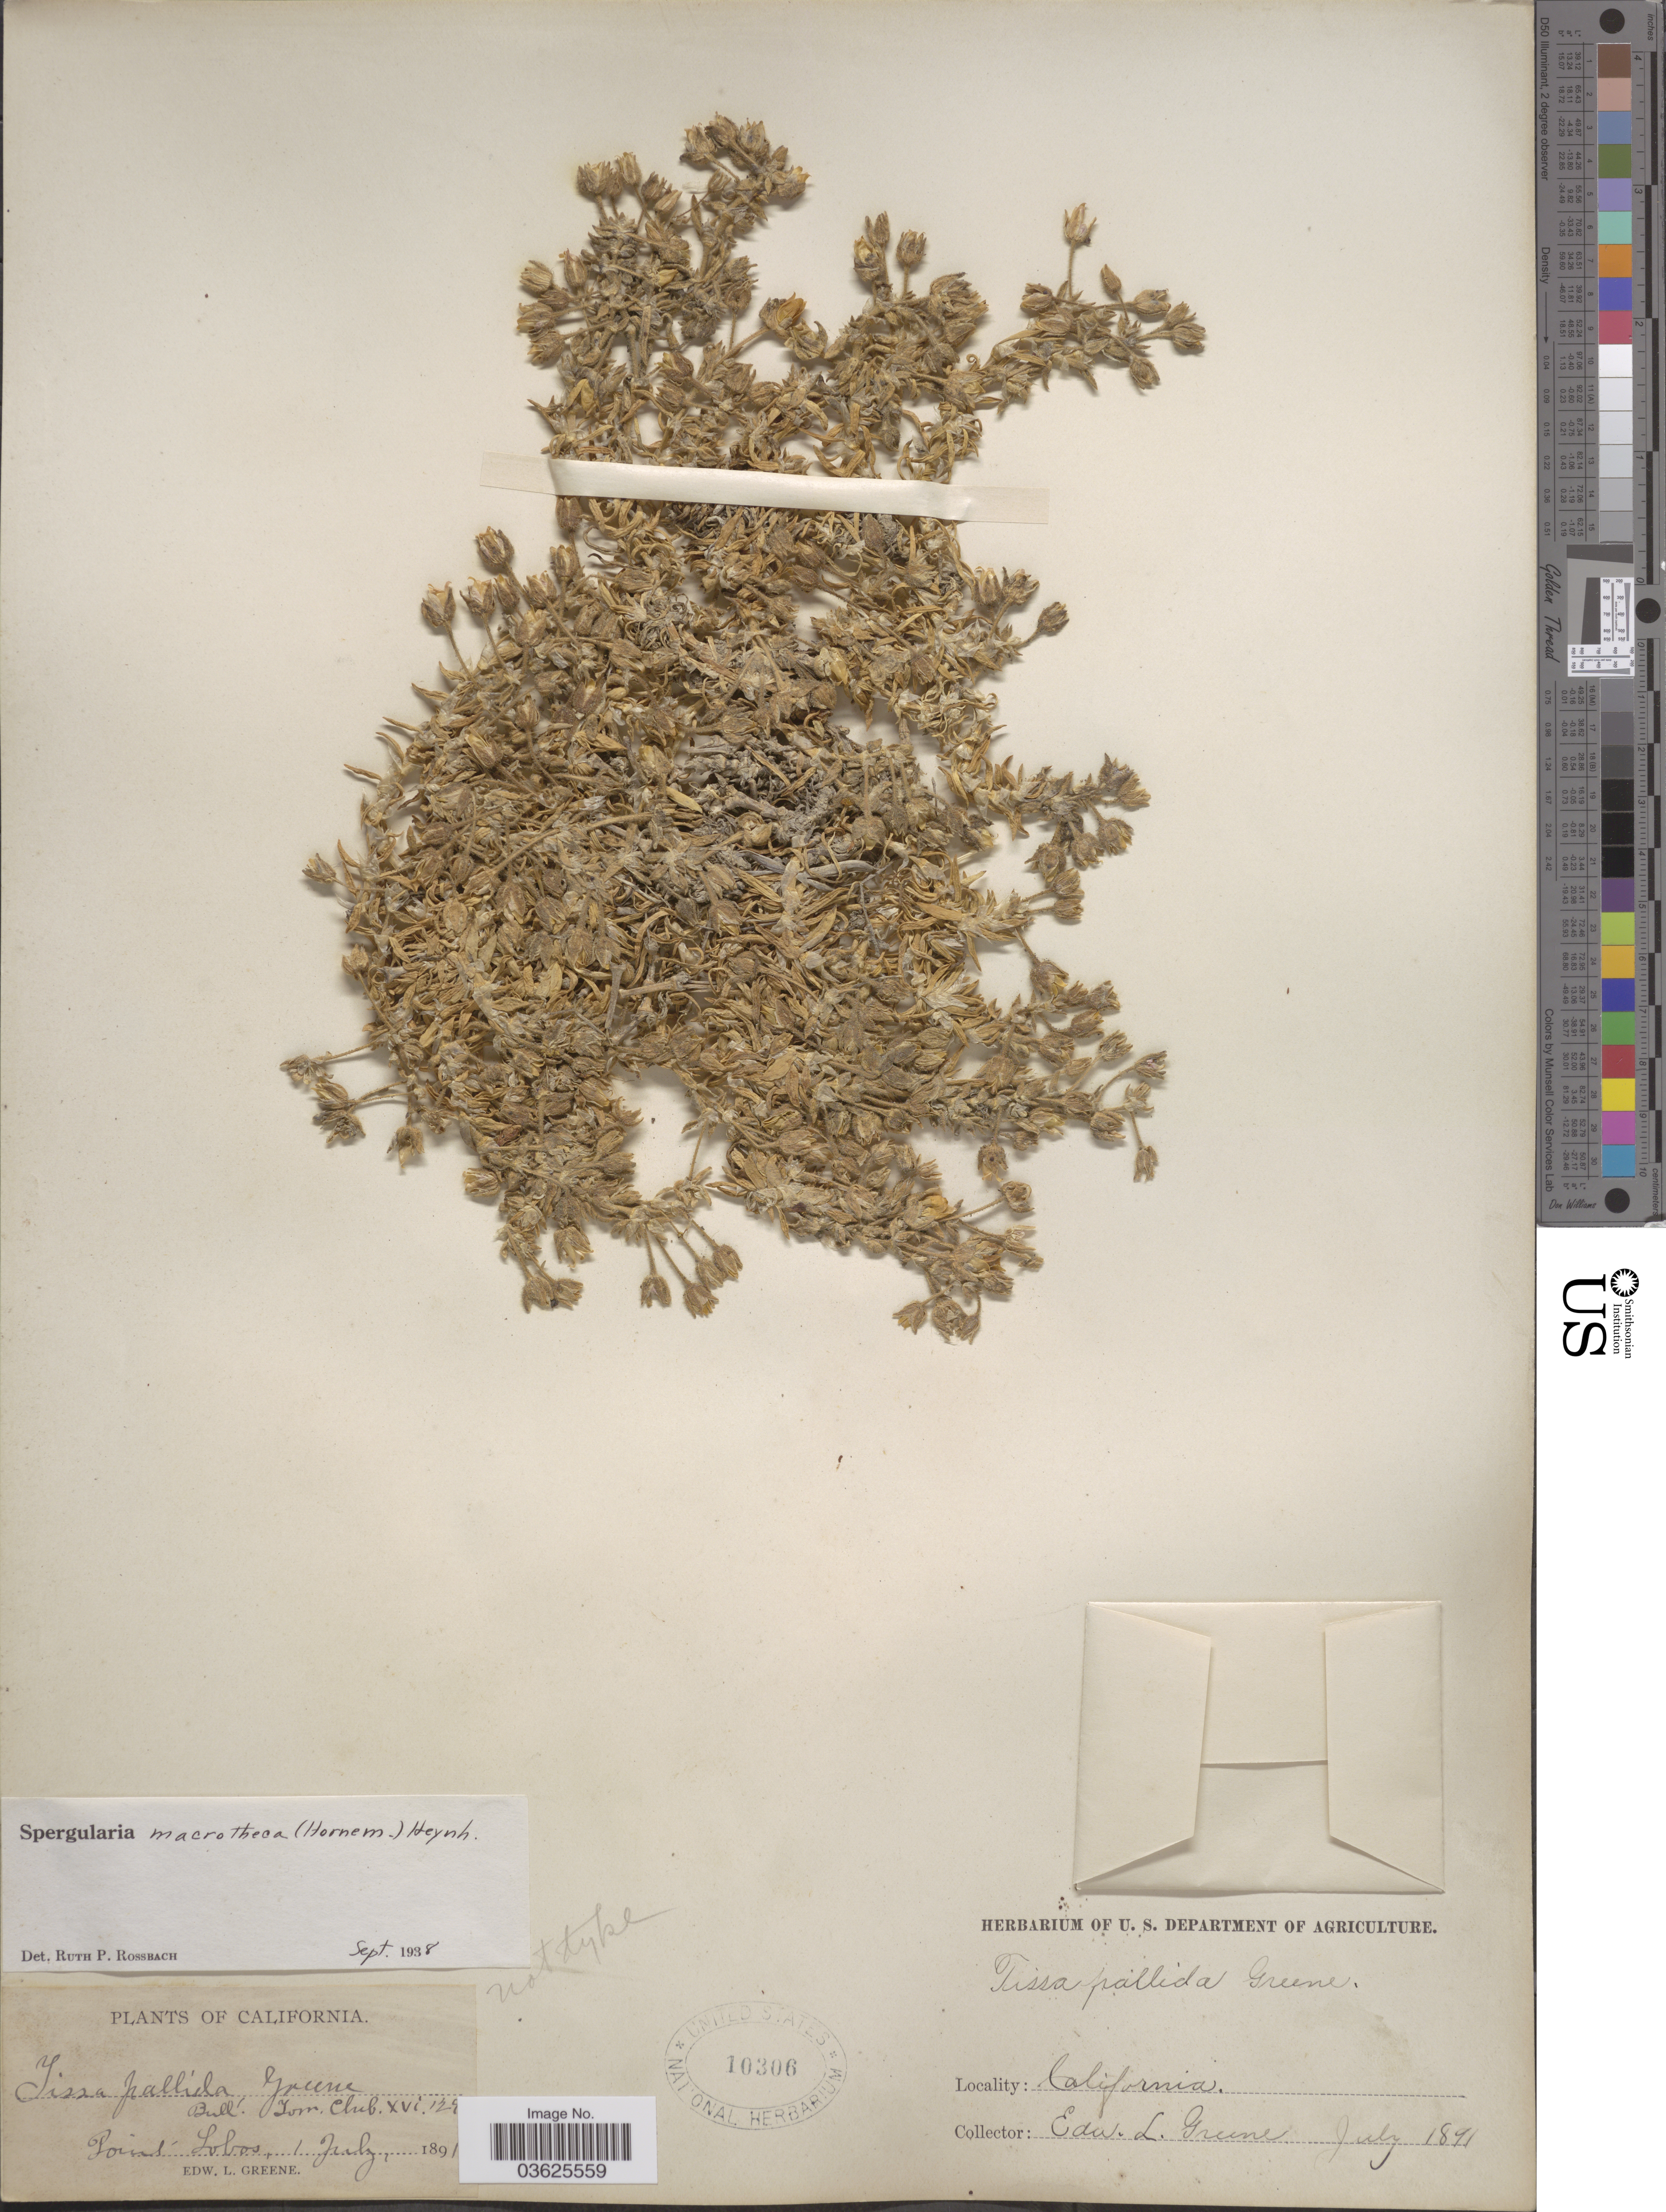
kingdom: Plantae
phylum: Tracheophyta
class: Magnoliopsida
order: Caryophyllales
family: Caryophyllaceae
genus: Spergularia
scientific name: Spergularia macrotheca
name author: (Hornem.) Heynh.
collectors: E. L. Greene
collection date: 1891-07-01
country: United States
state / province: California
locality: Point Lobos.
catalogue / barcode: US 10306